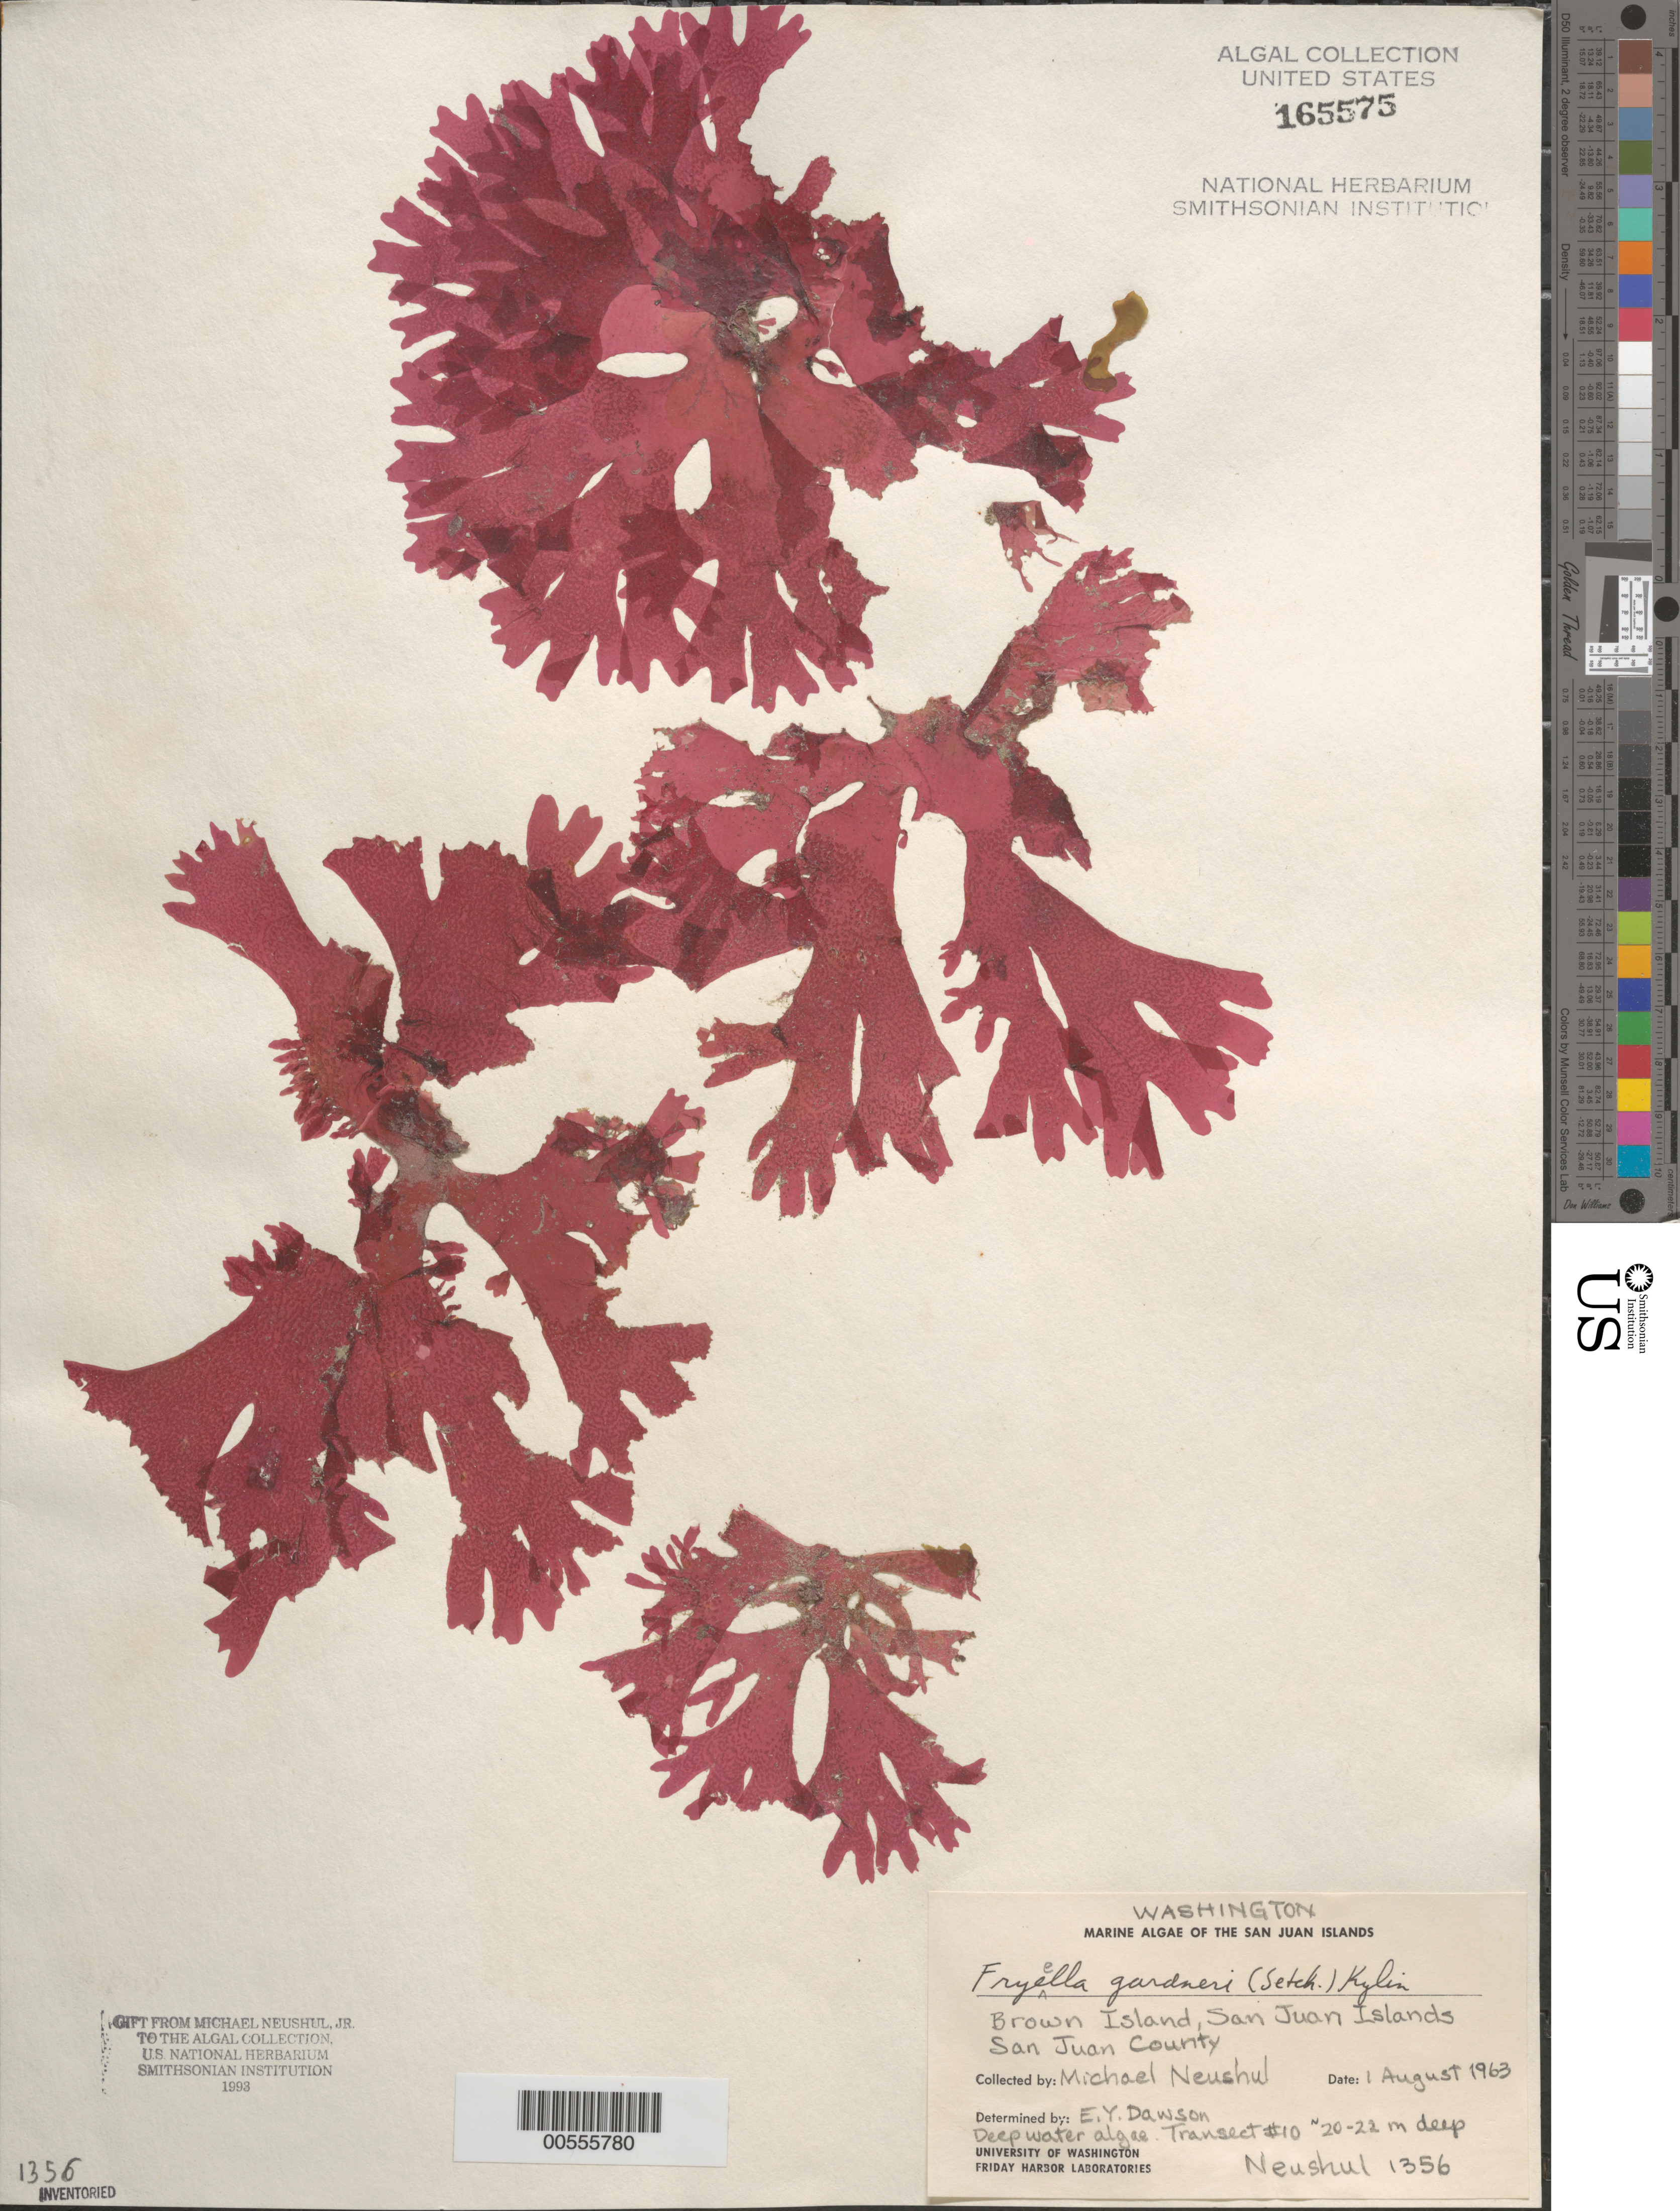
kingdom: Plantae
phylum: Rhodophyta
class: Florideophyceae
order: Rhodymeniales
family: Fryeellaceae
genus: Fryeella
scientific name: Fryeella gardneri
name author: (Setch.) Kylin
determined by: Dawson, E. Y.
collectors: M. Neushul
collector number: Neushul 1356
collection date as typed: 01 Aug 1963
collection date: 1963-08-01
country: United States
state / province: Washington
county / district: San Juan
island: Brown Island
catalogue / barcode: US 165575